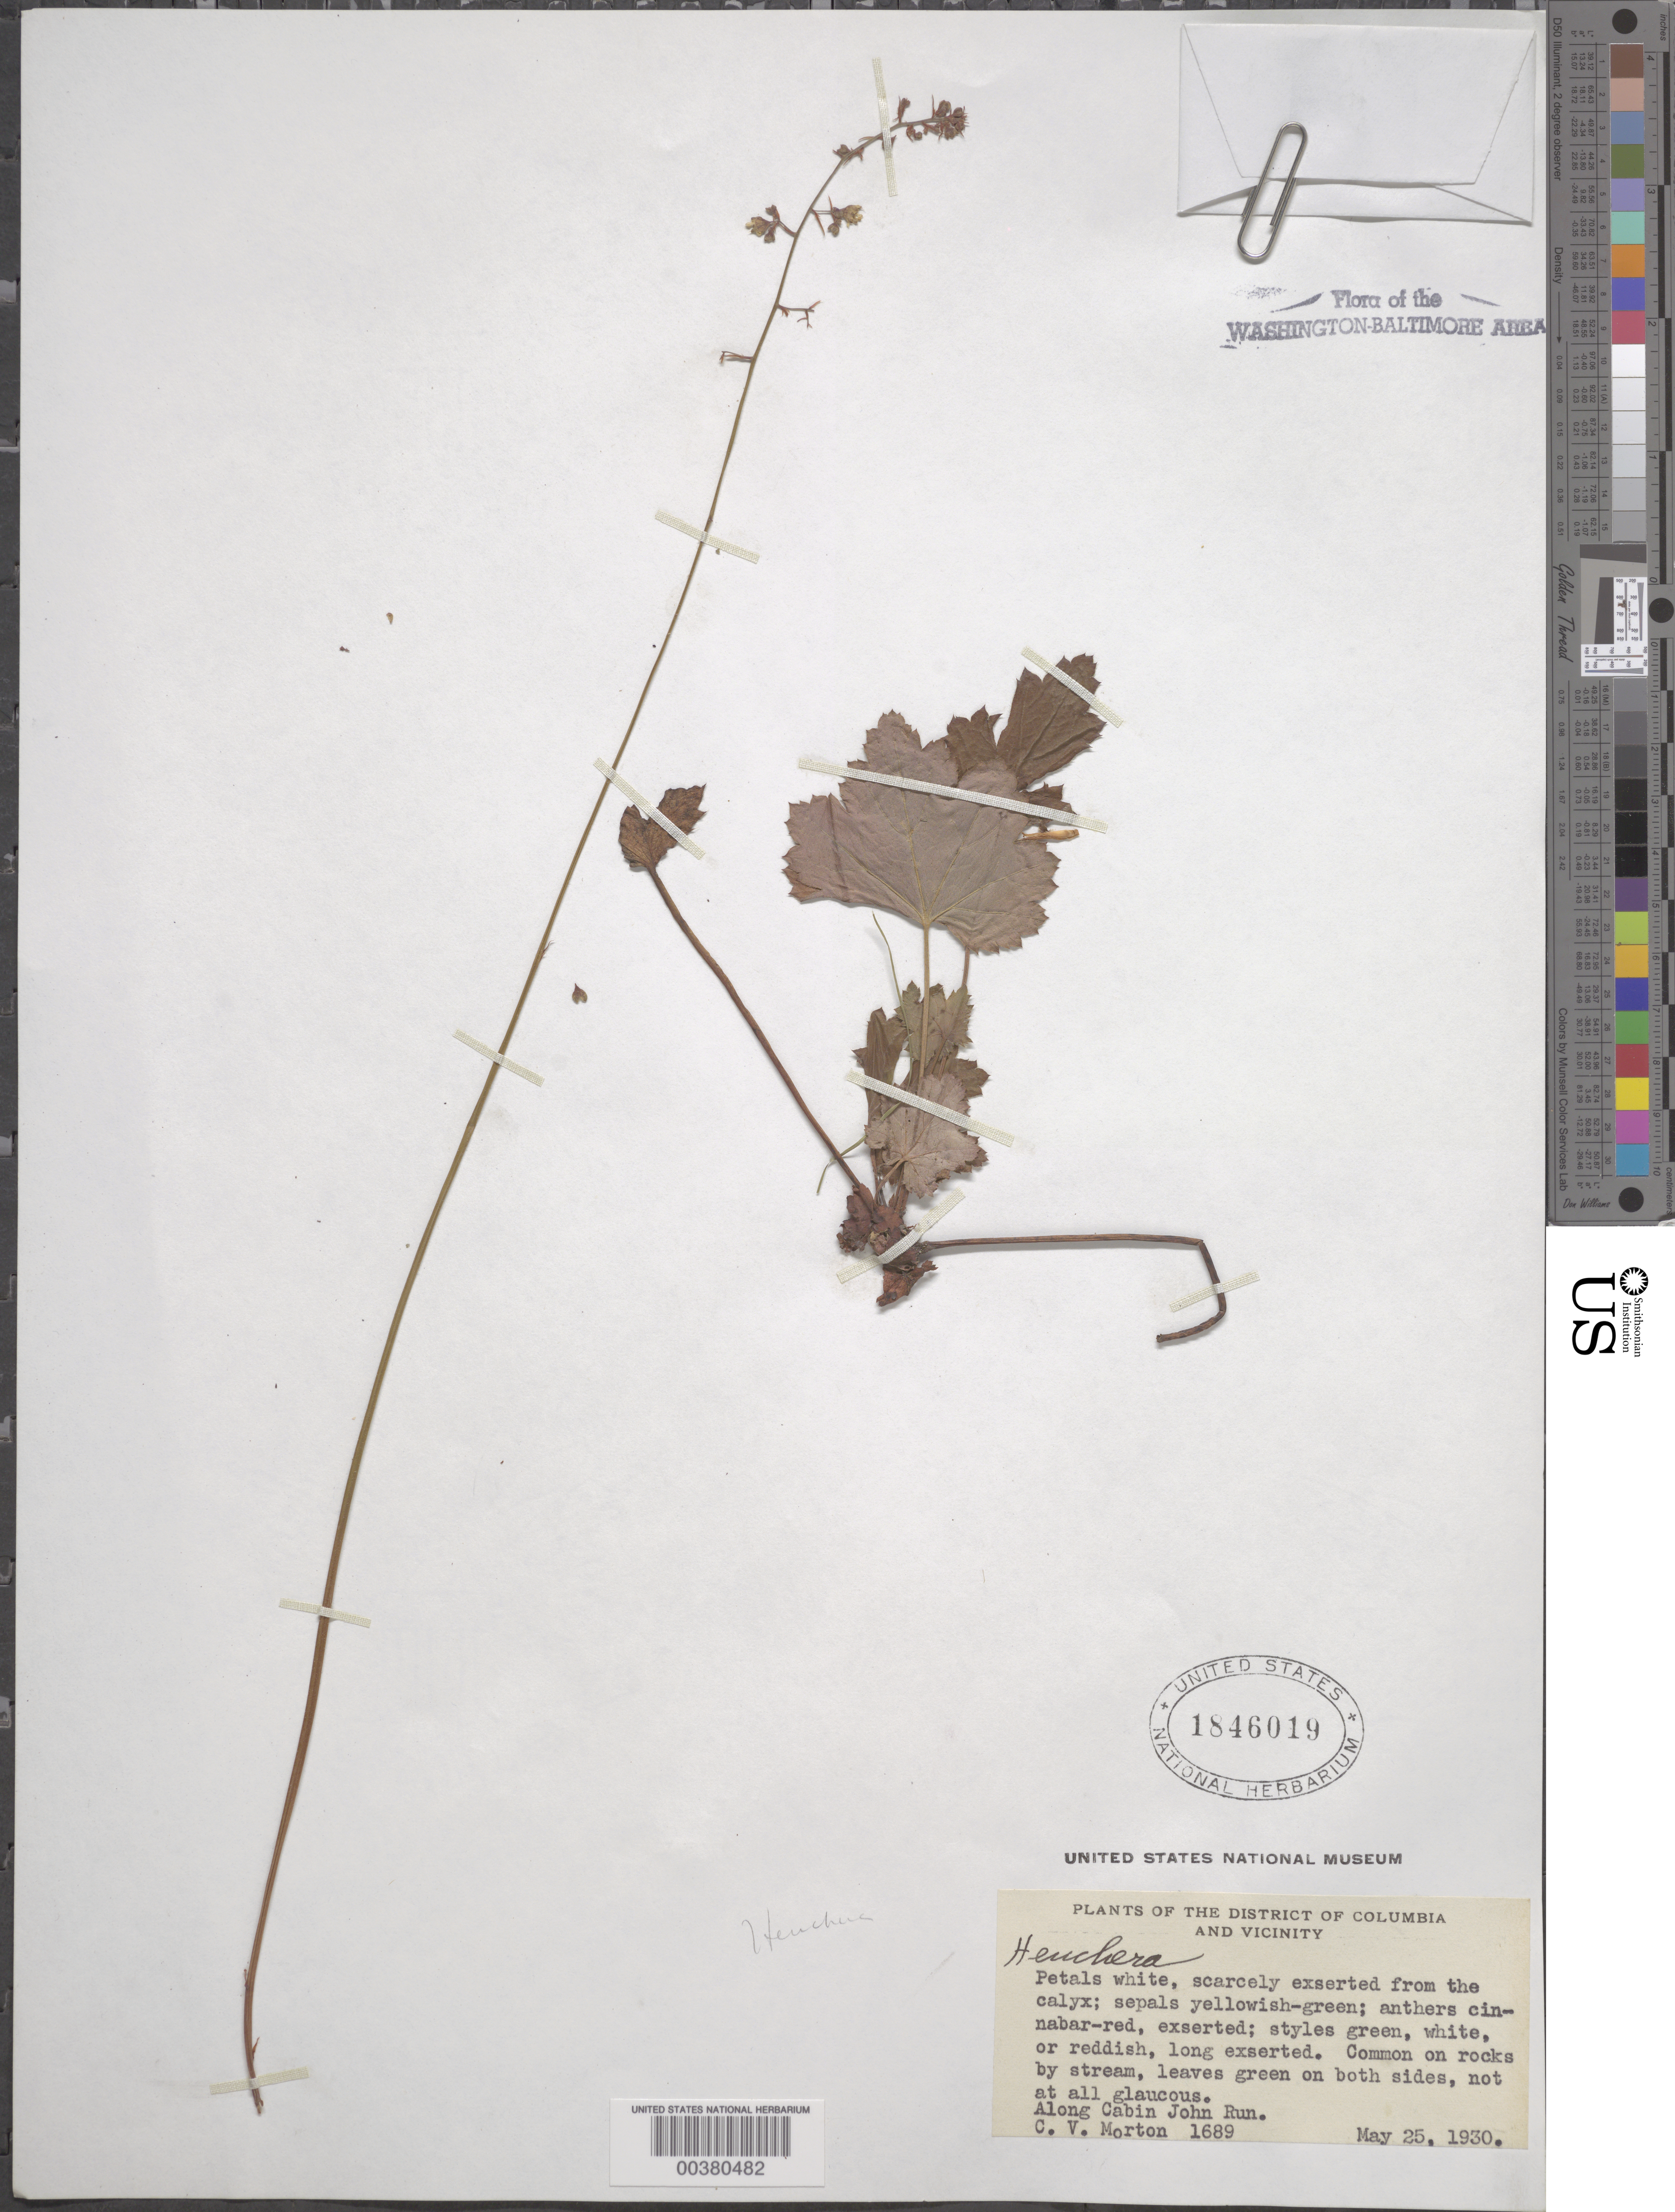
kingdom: Plantae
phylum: Tracheophyta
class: Magnoliopsida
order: Saxifragales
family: Saxifragaceae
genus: Heuchera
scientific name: Heuchera americana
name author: L.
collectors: C. V. Morton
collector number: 1689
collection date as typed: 25 May 1930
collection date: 1930-05-25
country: United States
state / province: Maryland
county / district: Montgomery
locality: Cabin John Run C. & O. Canal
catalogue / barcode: US 1846019